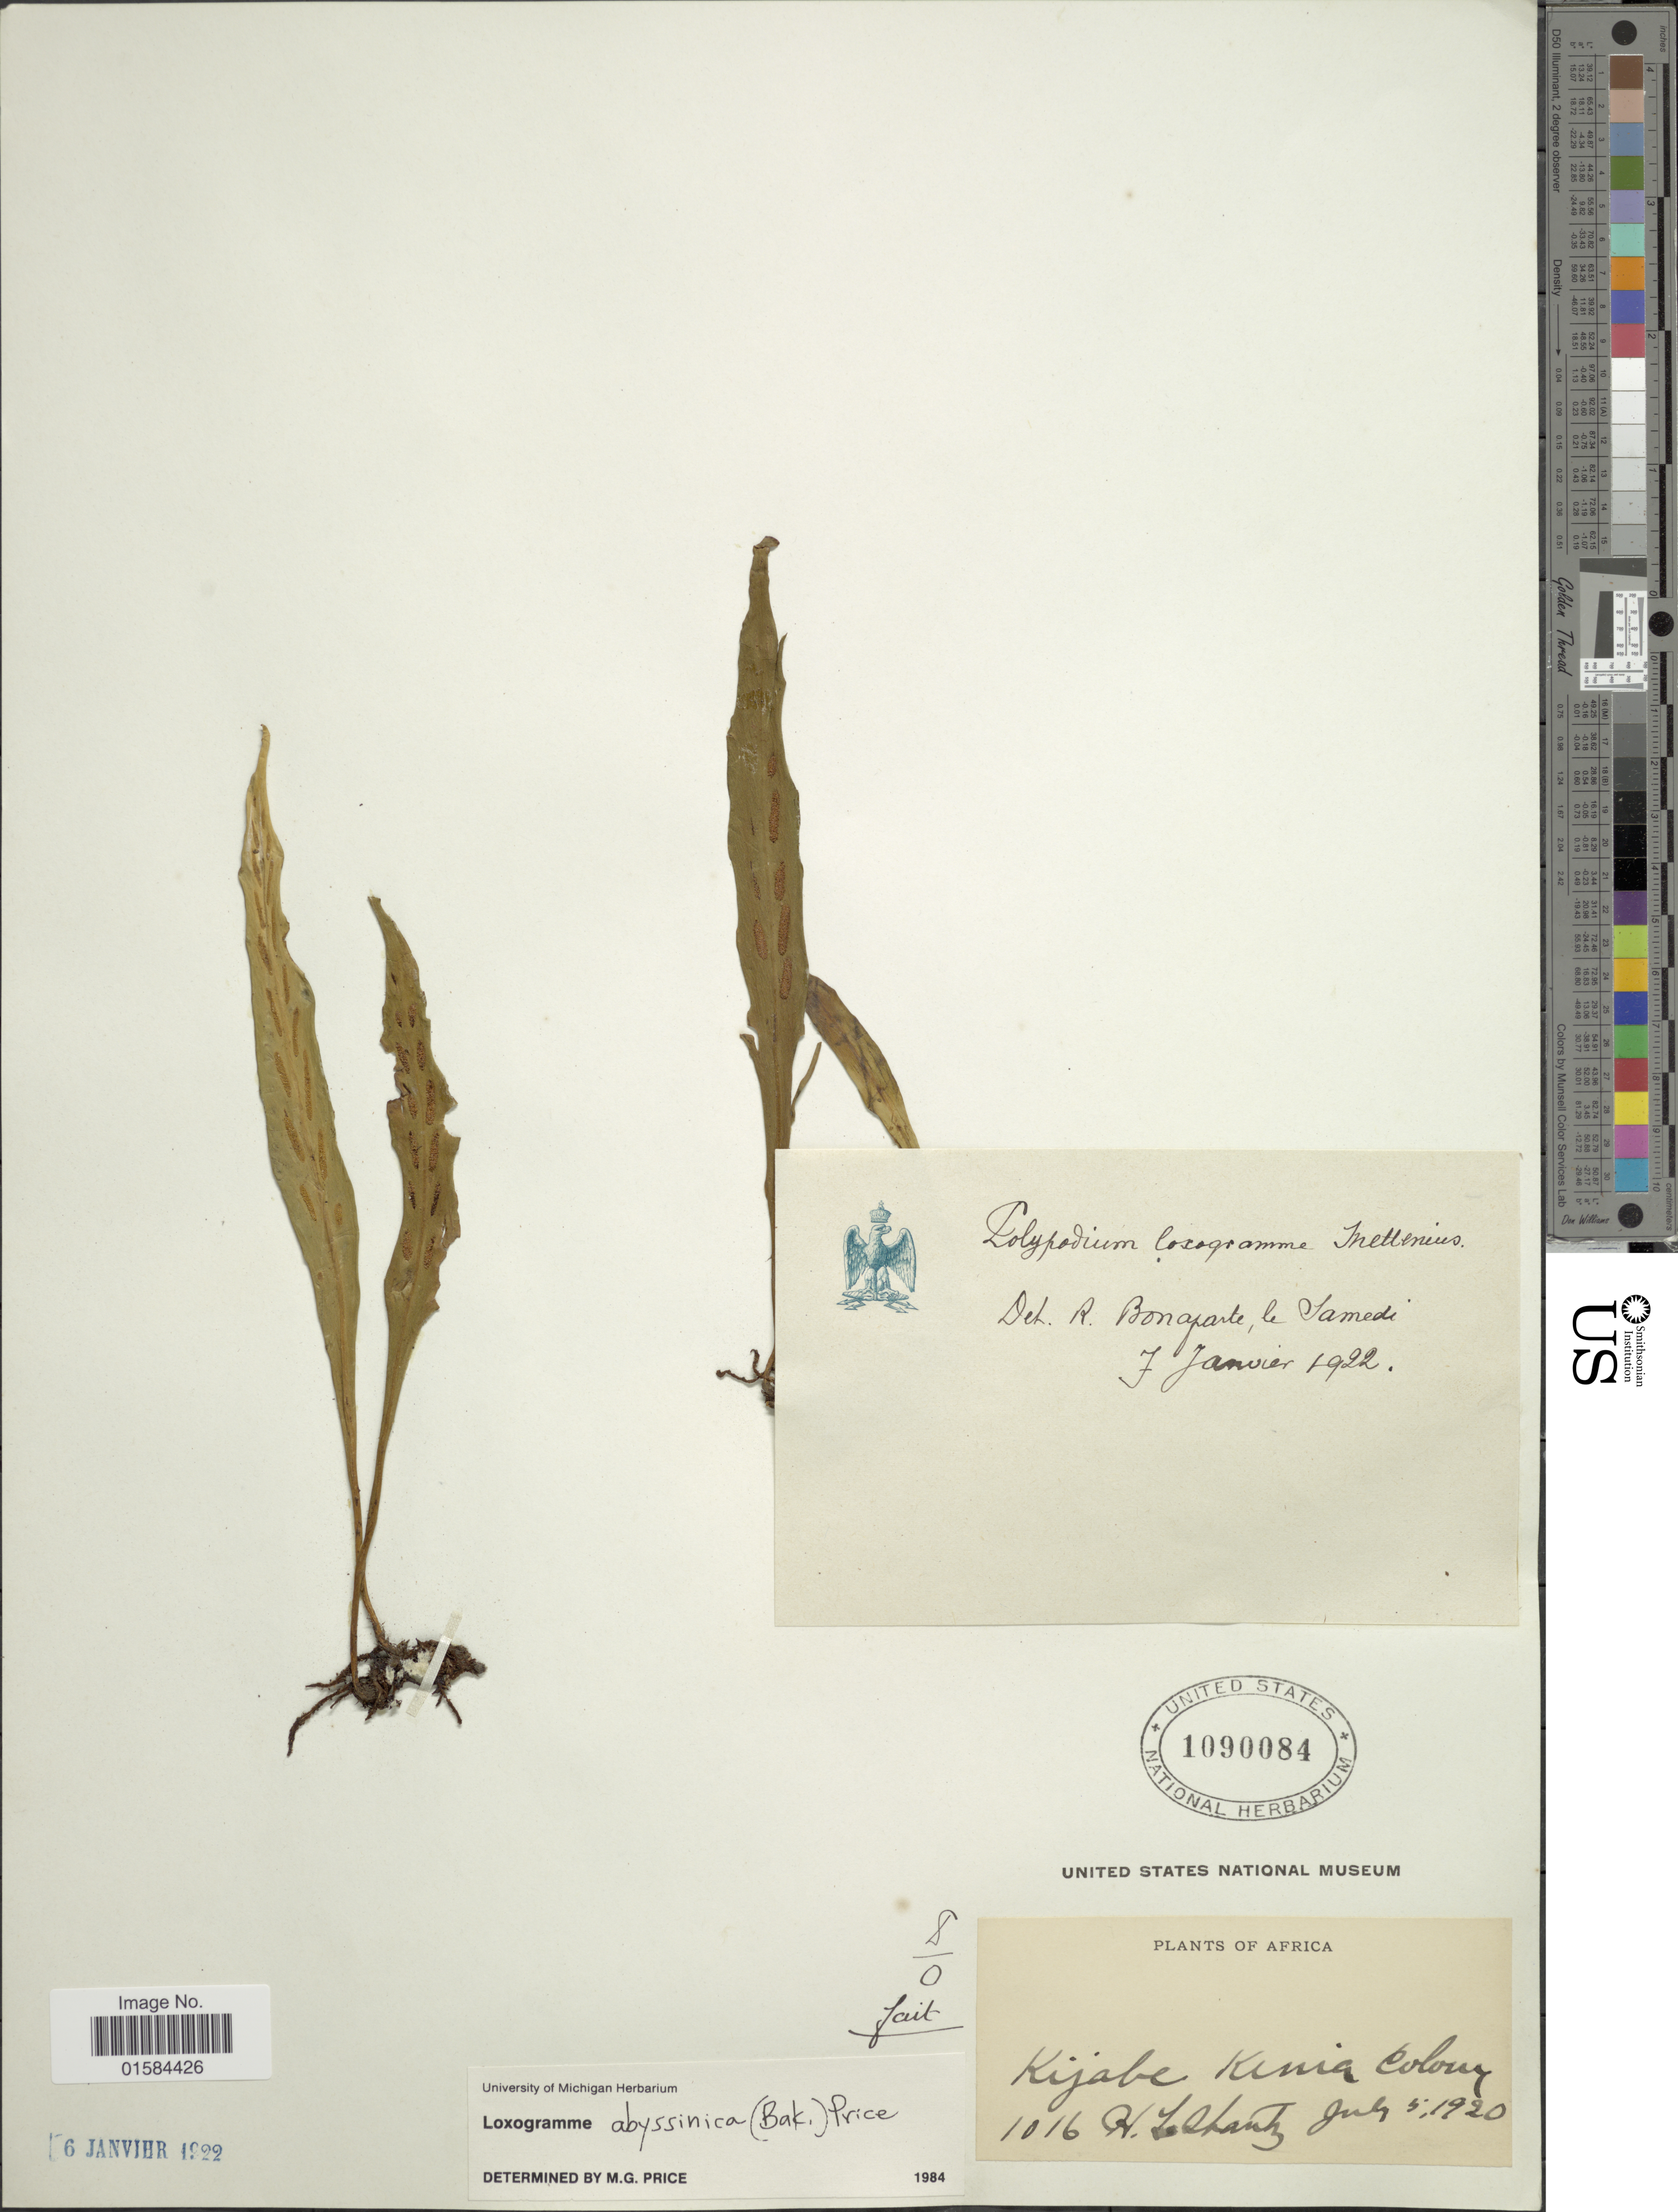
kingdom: Plantae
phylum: Tracheophyta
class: Polypodiopsida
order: Polypodiales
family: Polypodiaceae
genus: Loxogramme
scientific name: Loxogramme abyssinica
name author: (Baker) Price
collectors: H. Shantz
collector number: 1016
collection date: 1920-07-05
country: Kenya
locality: Africa, Kijabe, Kenia Colony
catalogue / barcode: US 1090084